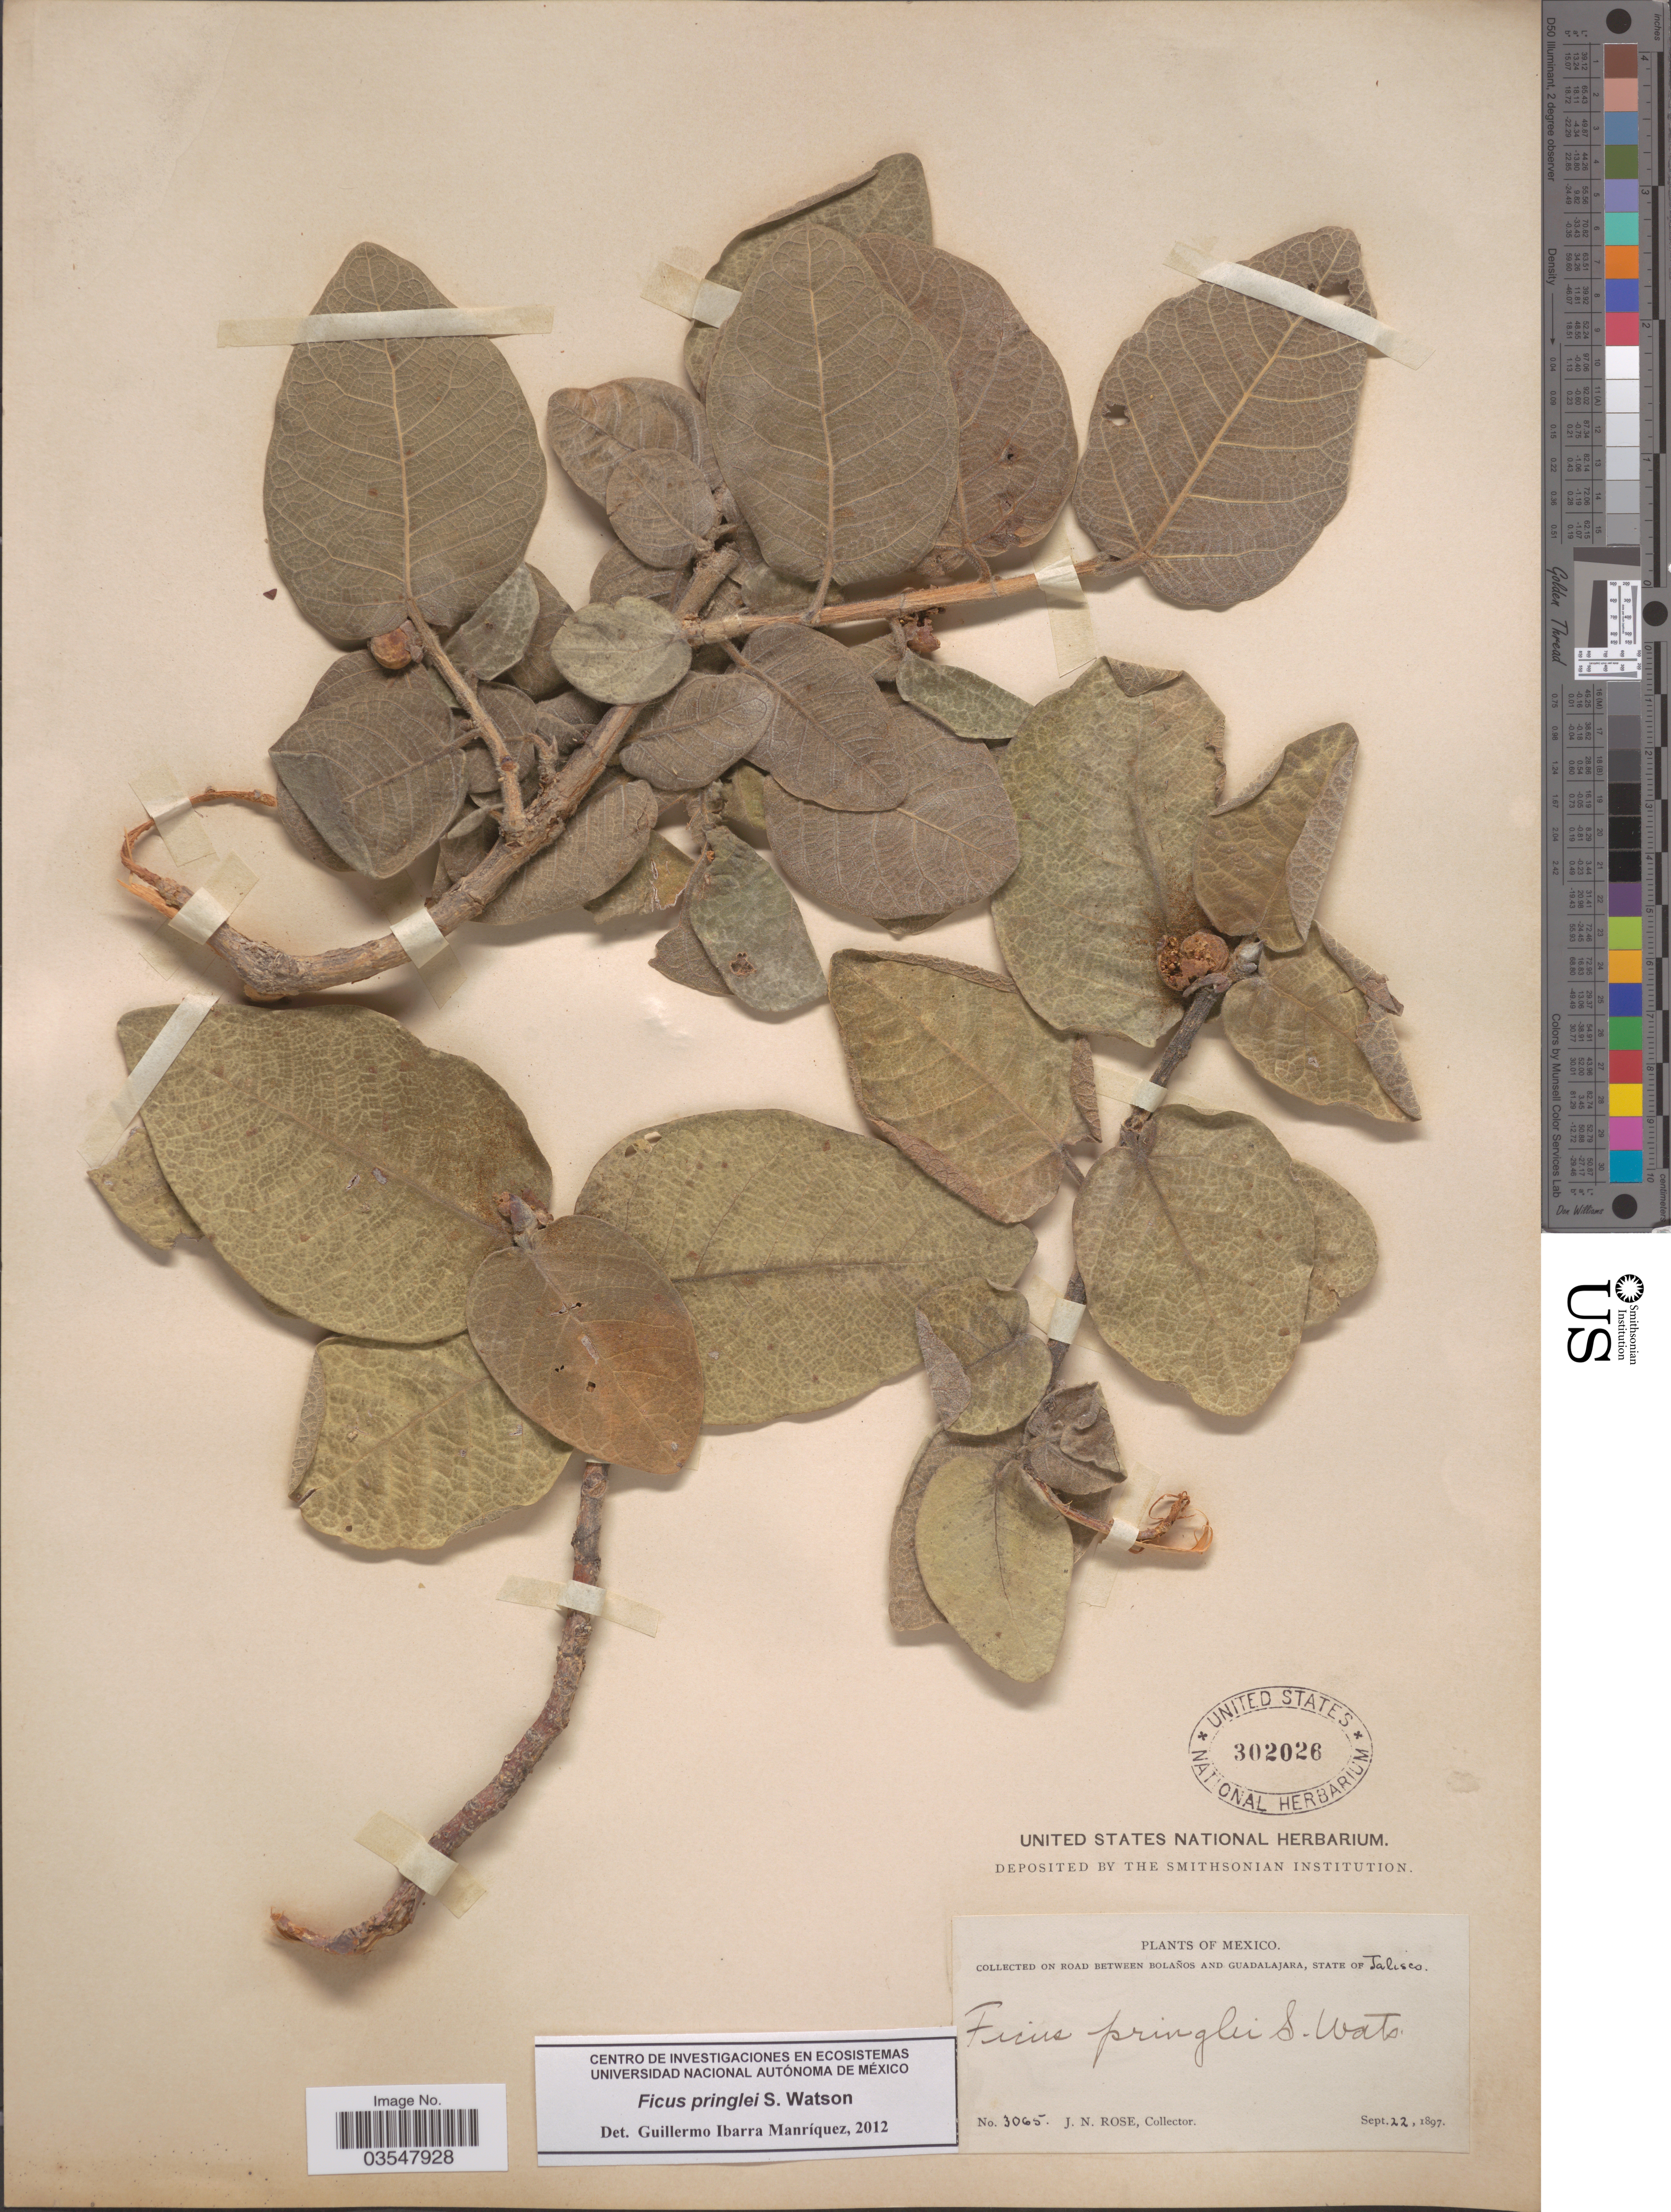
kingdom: Plantae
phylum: Tracheophyta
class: Magnoliopsida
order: Rosales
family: Moraceae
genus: Ficus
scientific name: Ficus pringlei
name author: S. Watson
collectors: J. N. Rose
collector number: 3065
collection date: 1897-09-22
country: Mexico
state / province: Jalisco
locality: On road between Bolaños and Guadalajara.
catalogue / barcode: US 302026